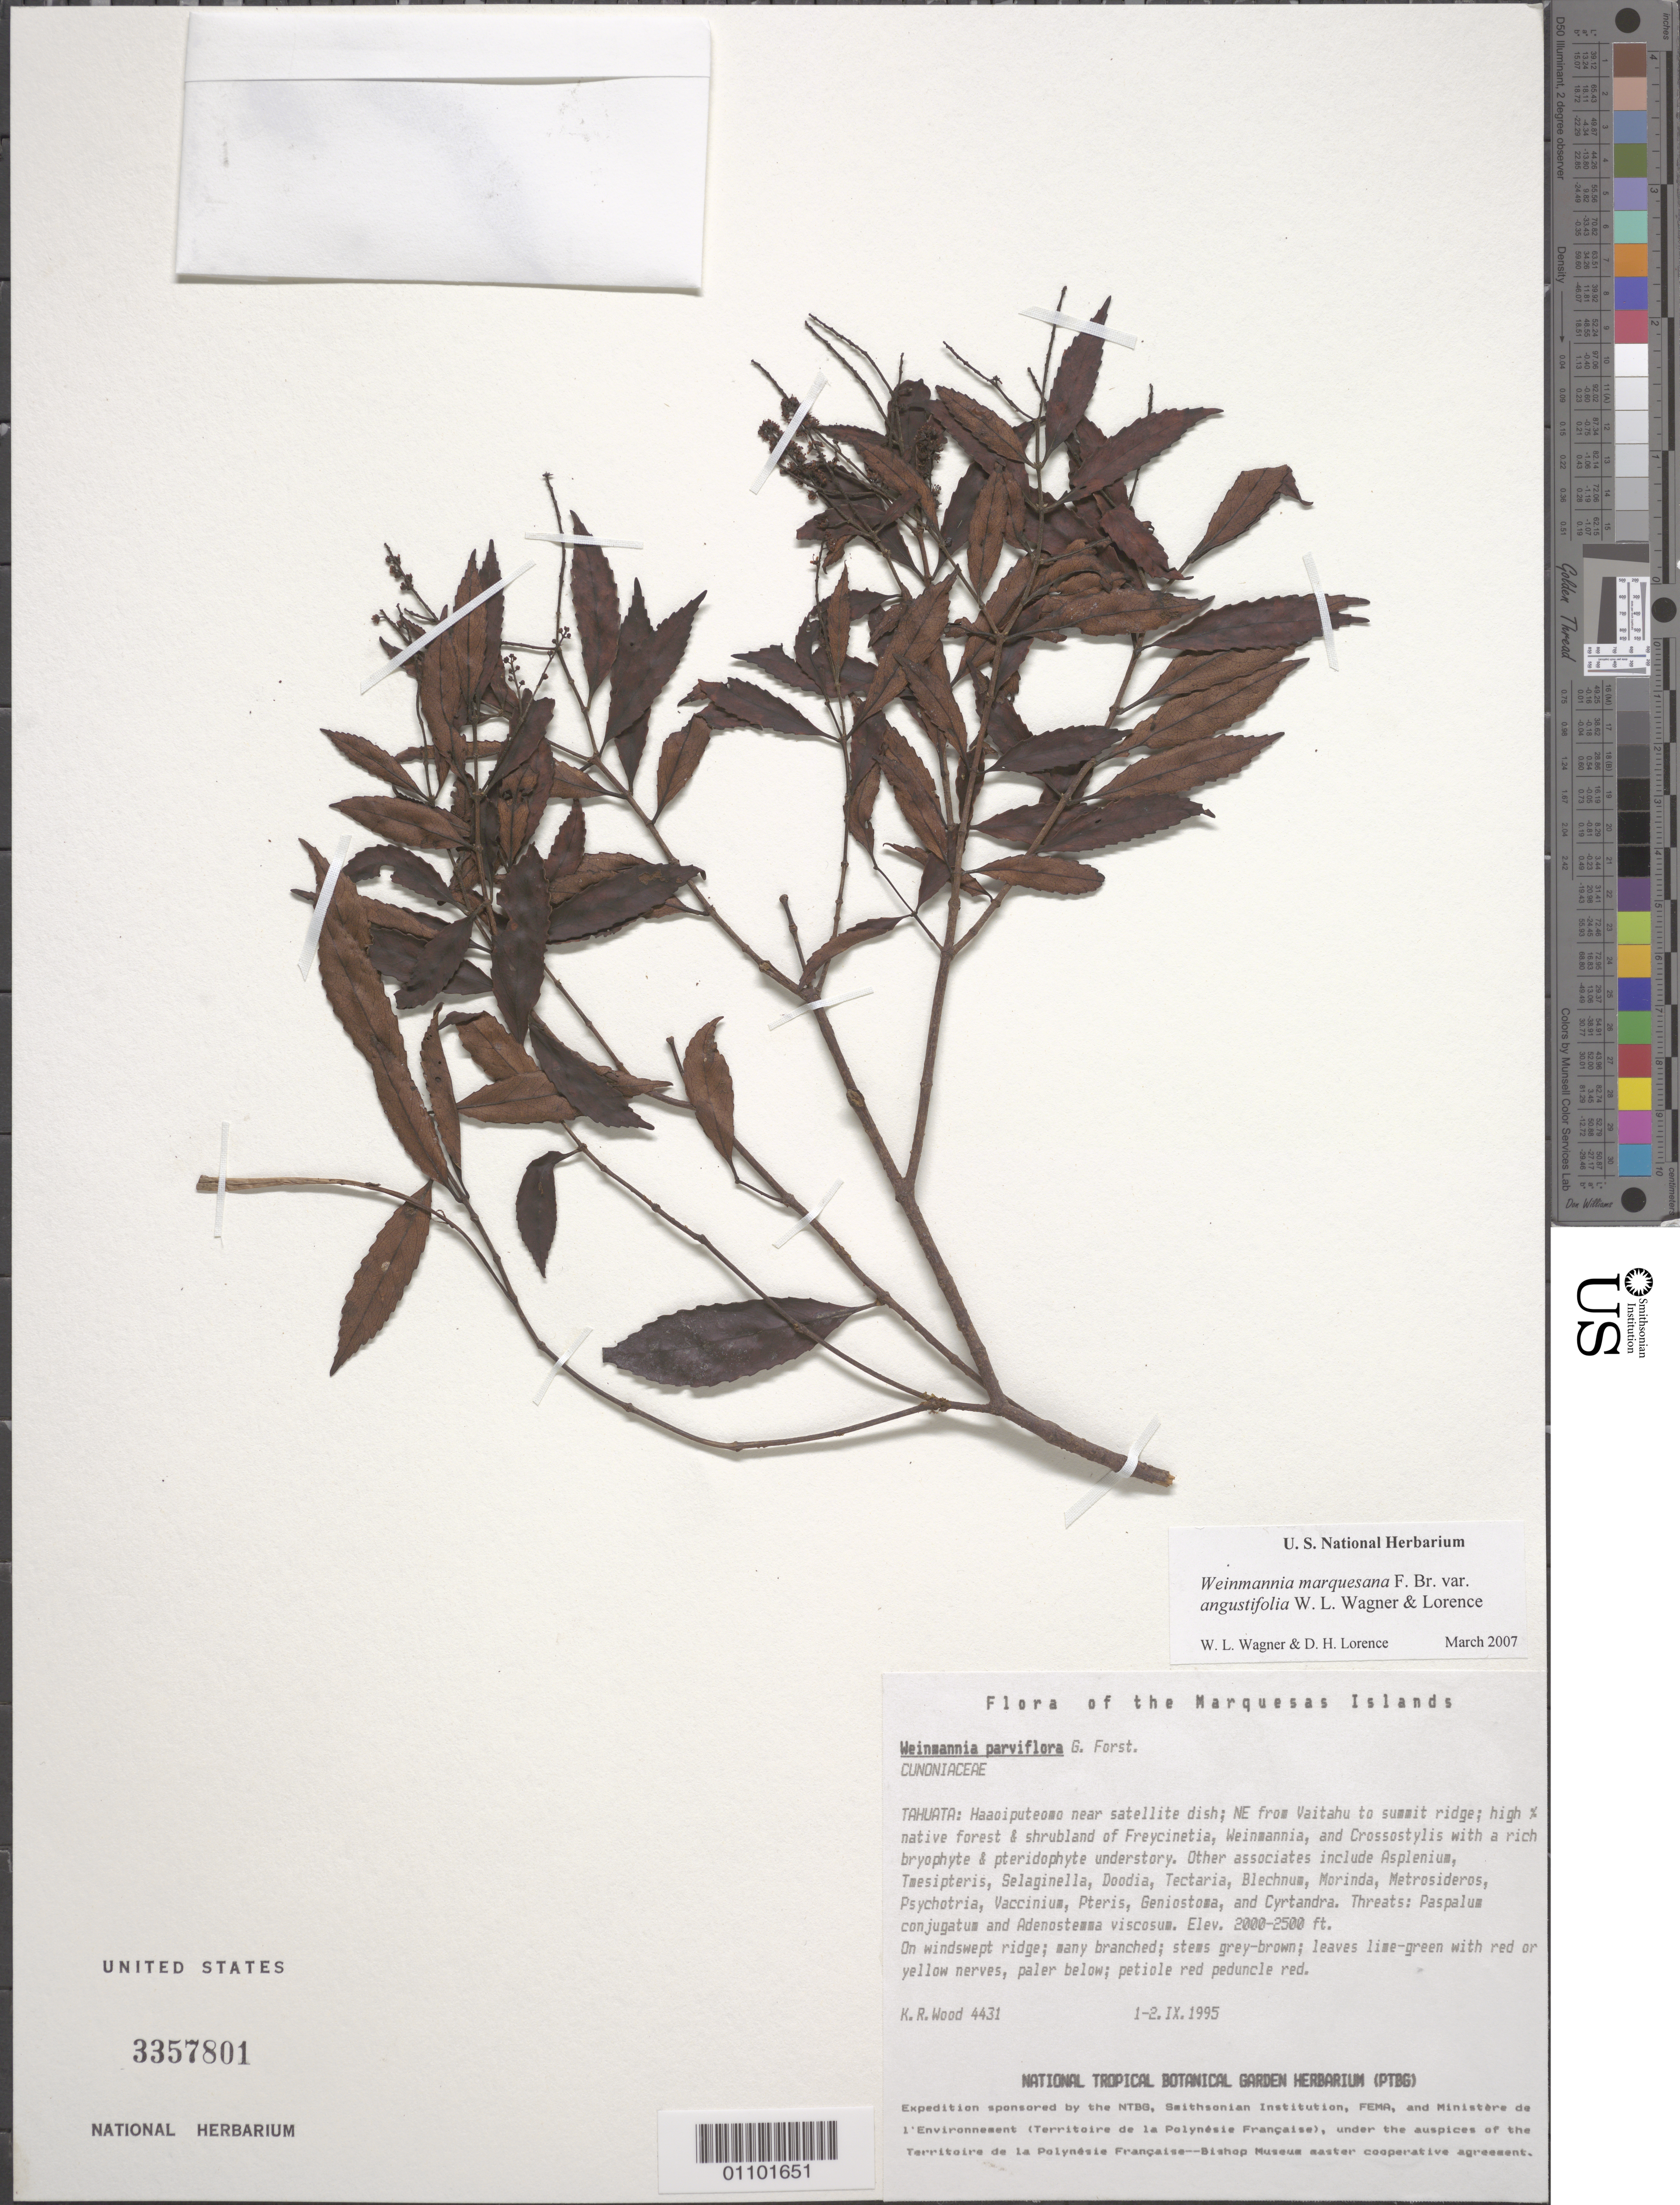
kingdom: Plantae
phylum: Tracheophyta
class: Magnoliopsida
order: Oxalidales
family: Cunoniaceae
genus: Pterophylla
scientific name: Pterophylla marquesana var. angustifolia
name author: (Lorence & W.L. Wagner) Pillon & H.C. Hopkins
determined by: Wagner, W. L., (BOT), Smithsonian Institution - National Museum of Natural History (UNITED STATES)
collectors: K. R. Wood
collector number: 4431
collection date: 1995-09-01/1995-09-02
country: French Polynesia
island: Tahuata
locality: Haaoiputeoma, near satelite dish, NE from Vaitahu to summit ridge; wind swept ridge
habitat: High % native forest & shrubland of Freycinetia-Weinmannia w/ Crossostylis; w/ rich bryophyte & pteridophyte understory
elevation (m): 610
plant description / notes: Paspalum conjugatum, Adenostemma viscosum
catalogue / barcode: US 3357801